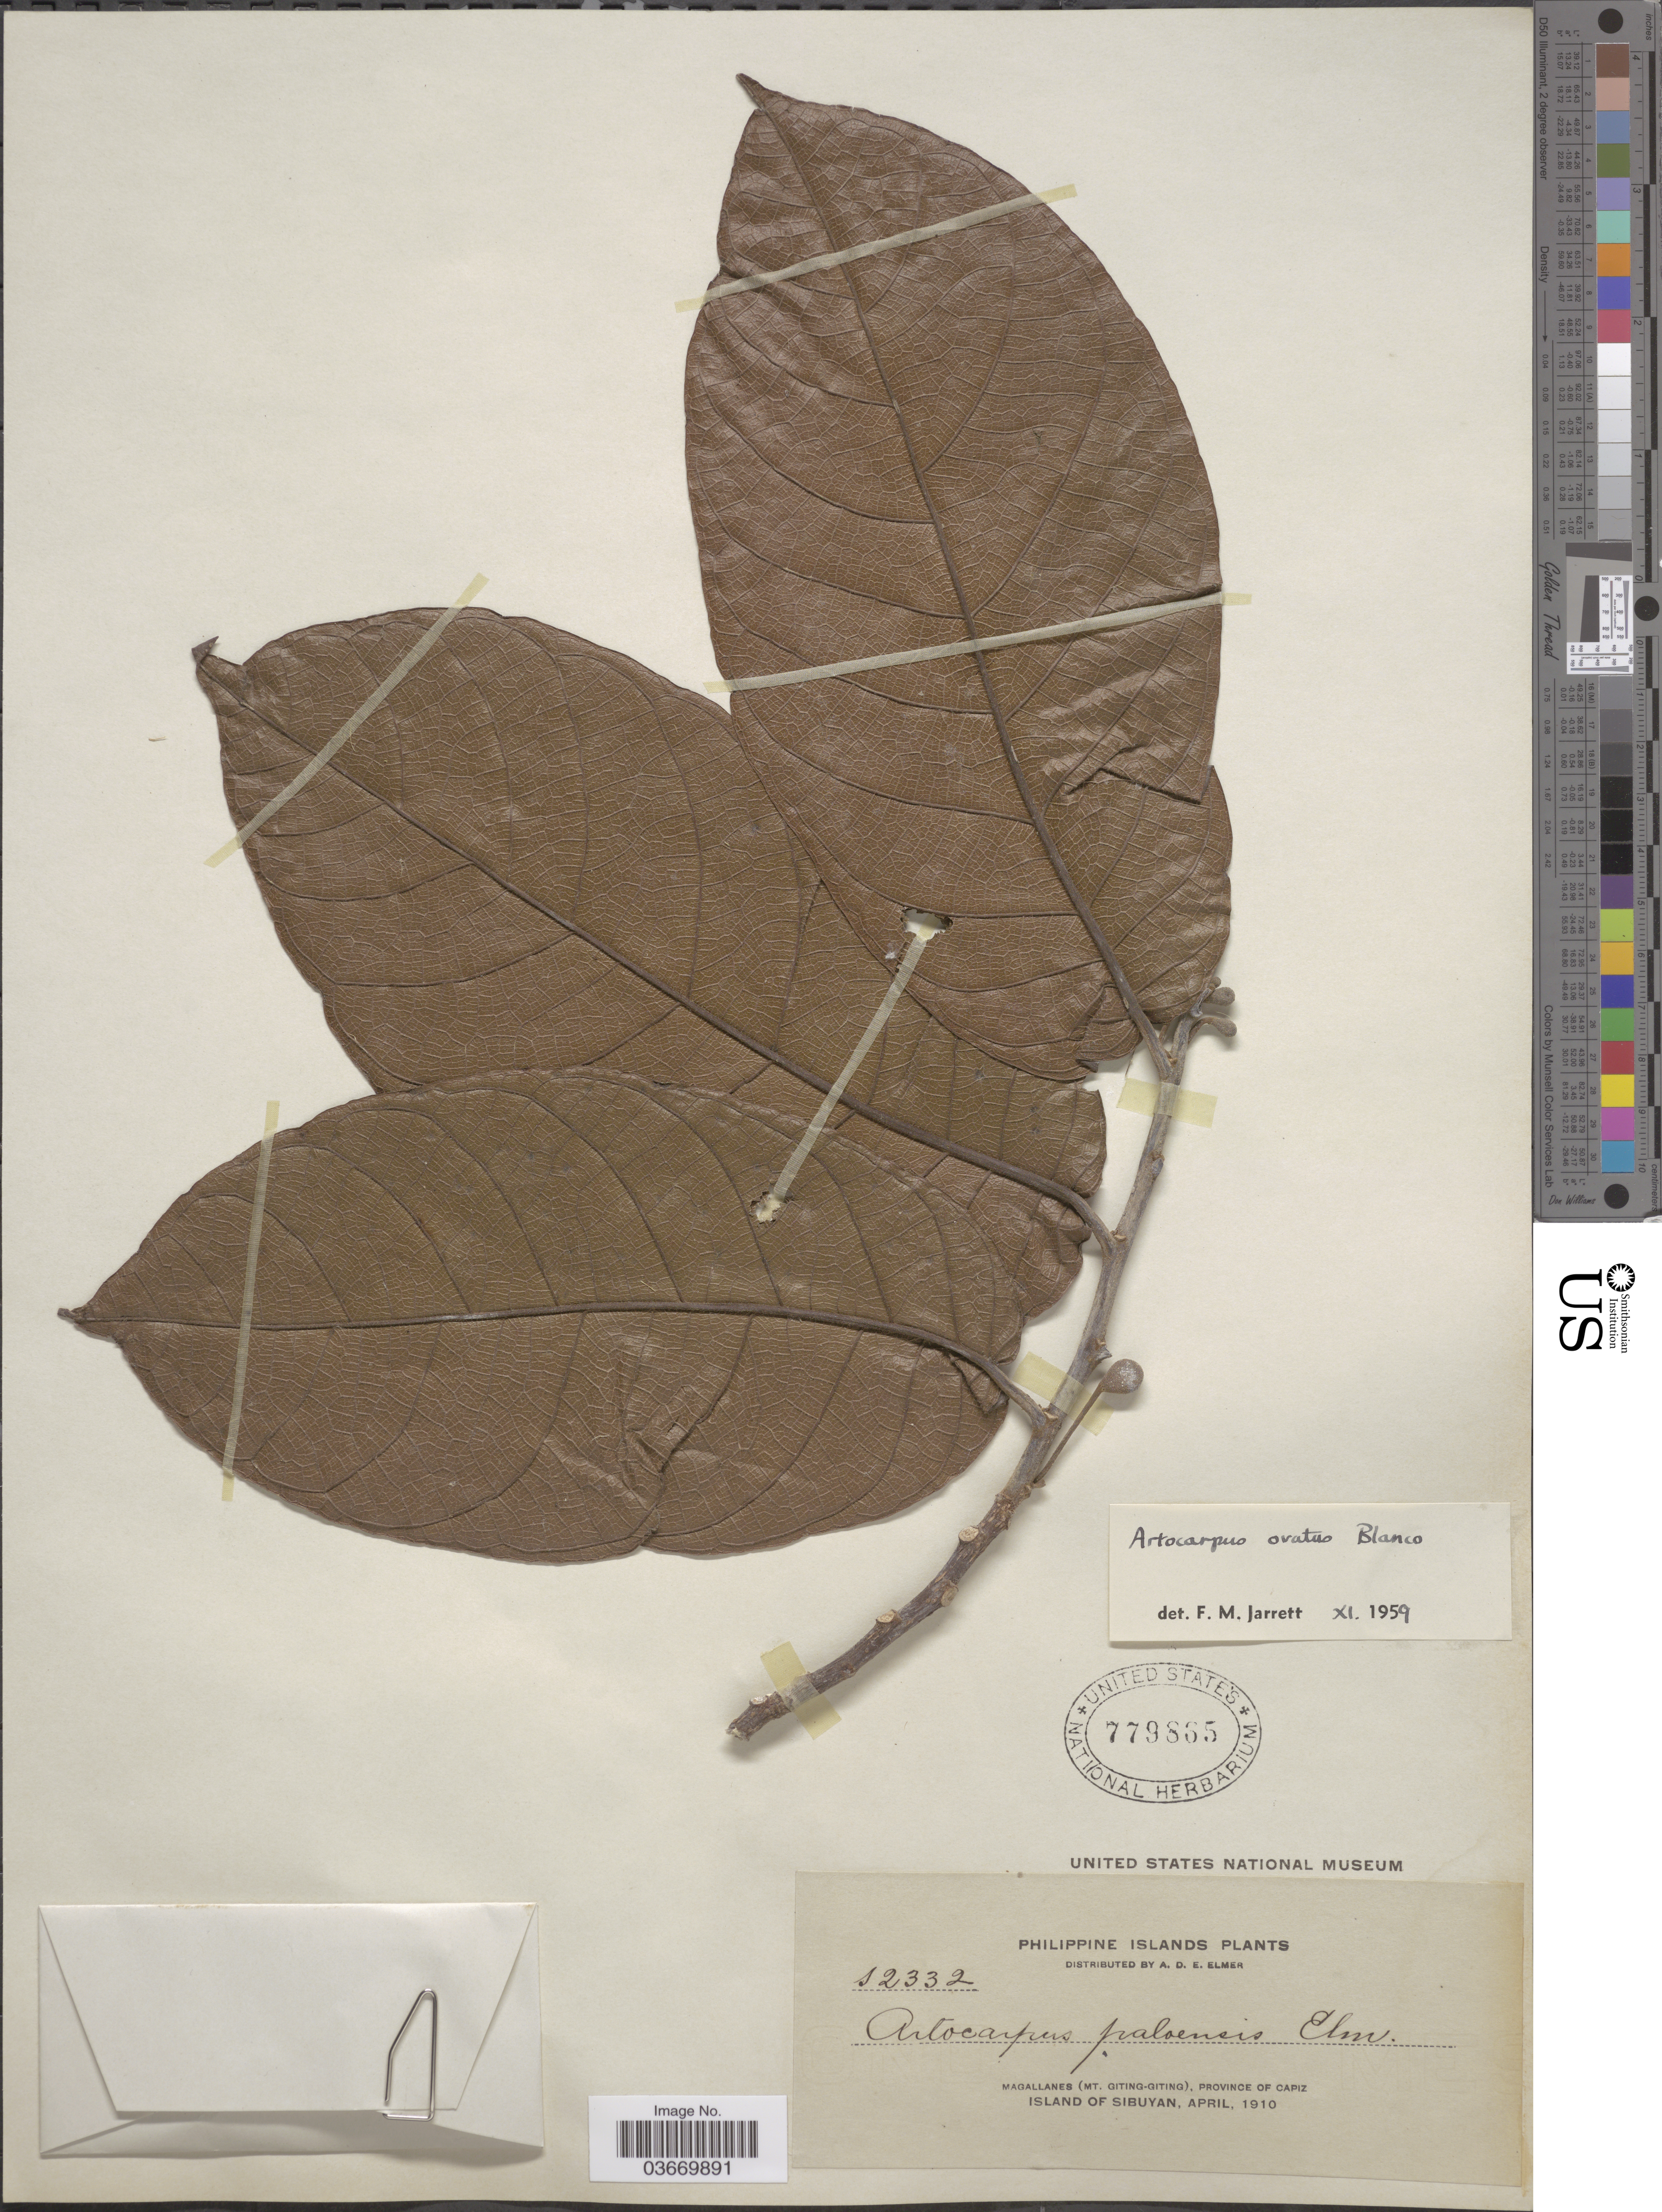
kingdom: Plantae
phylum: Tracheophyta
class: Magnoliopsida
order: Rosales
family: Moraceae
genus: Artocarpus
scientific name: Artocarpus ovatus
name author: Blanco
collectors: A. D. E. Elmer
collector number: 12332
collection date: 1910-04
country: Philippines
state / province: Western Visayas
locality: Philippine Islands. Magallanes (Mt. Giting-Giting), Province of Capiz. Island of Sibuyan.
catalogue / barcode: US 779885